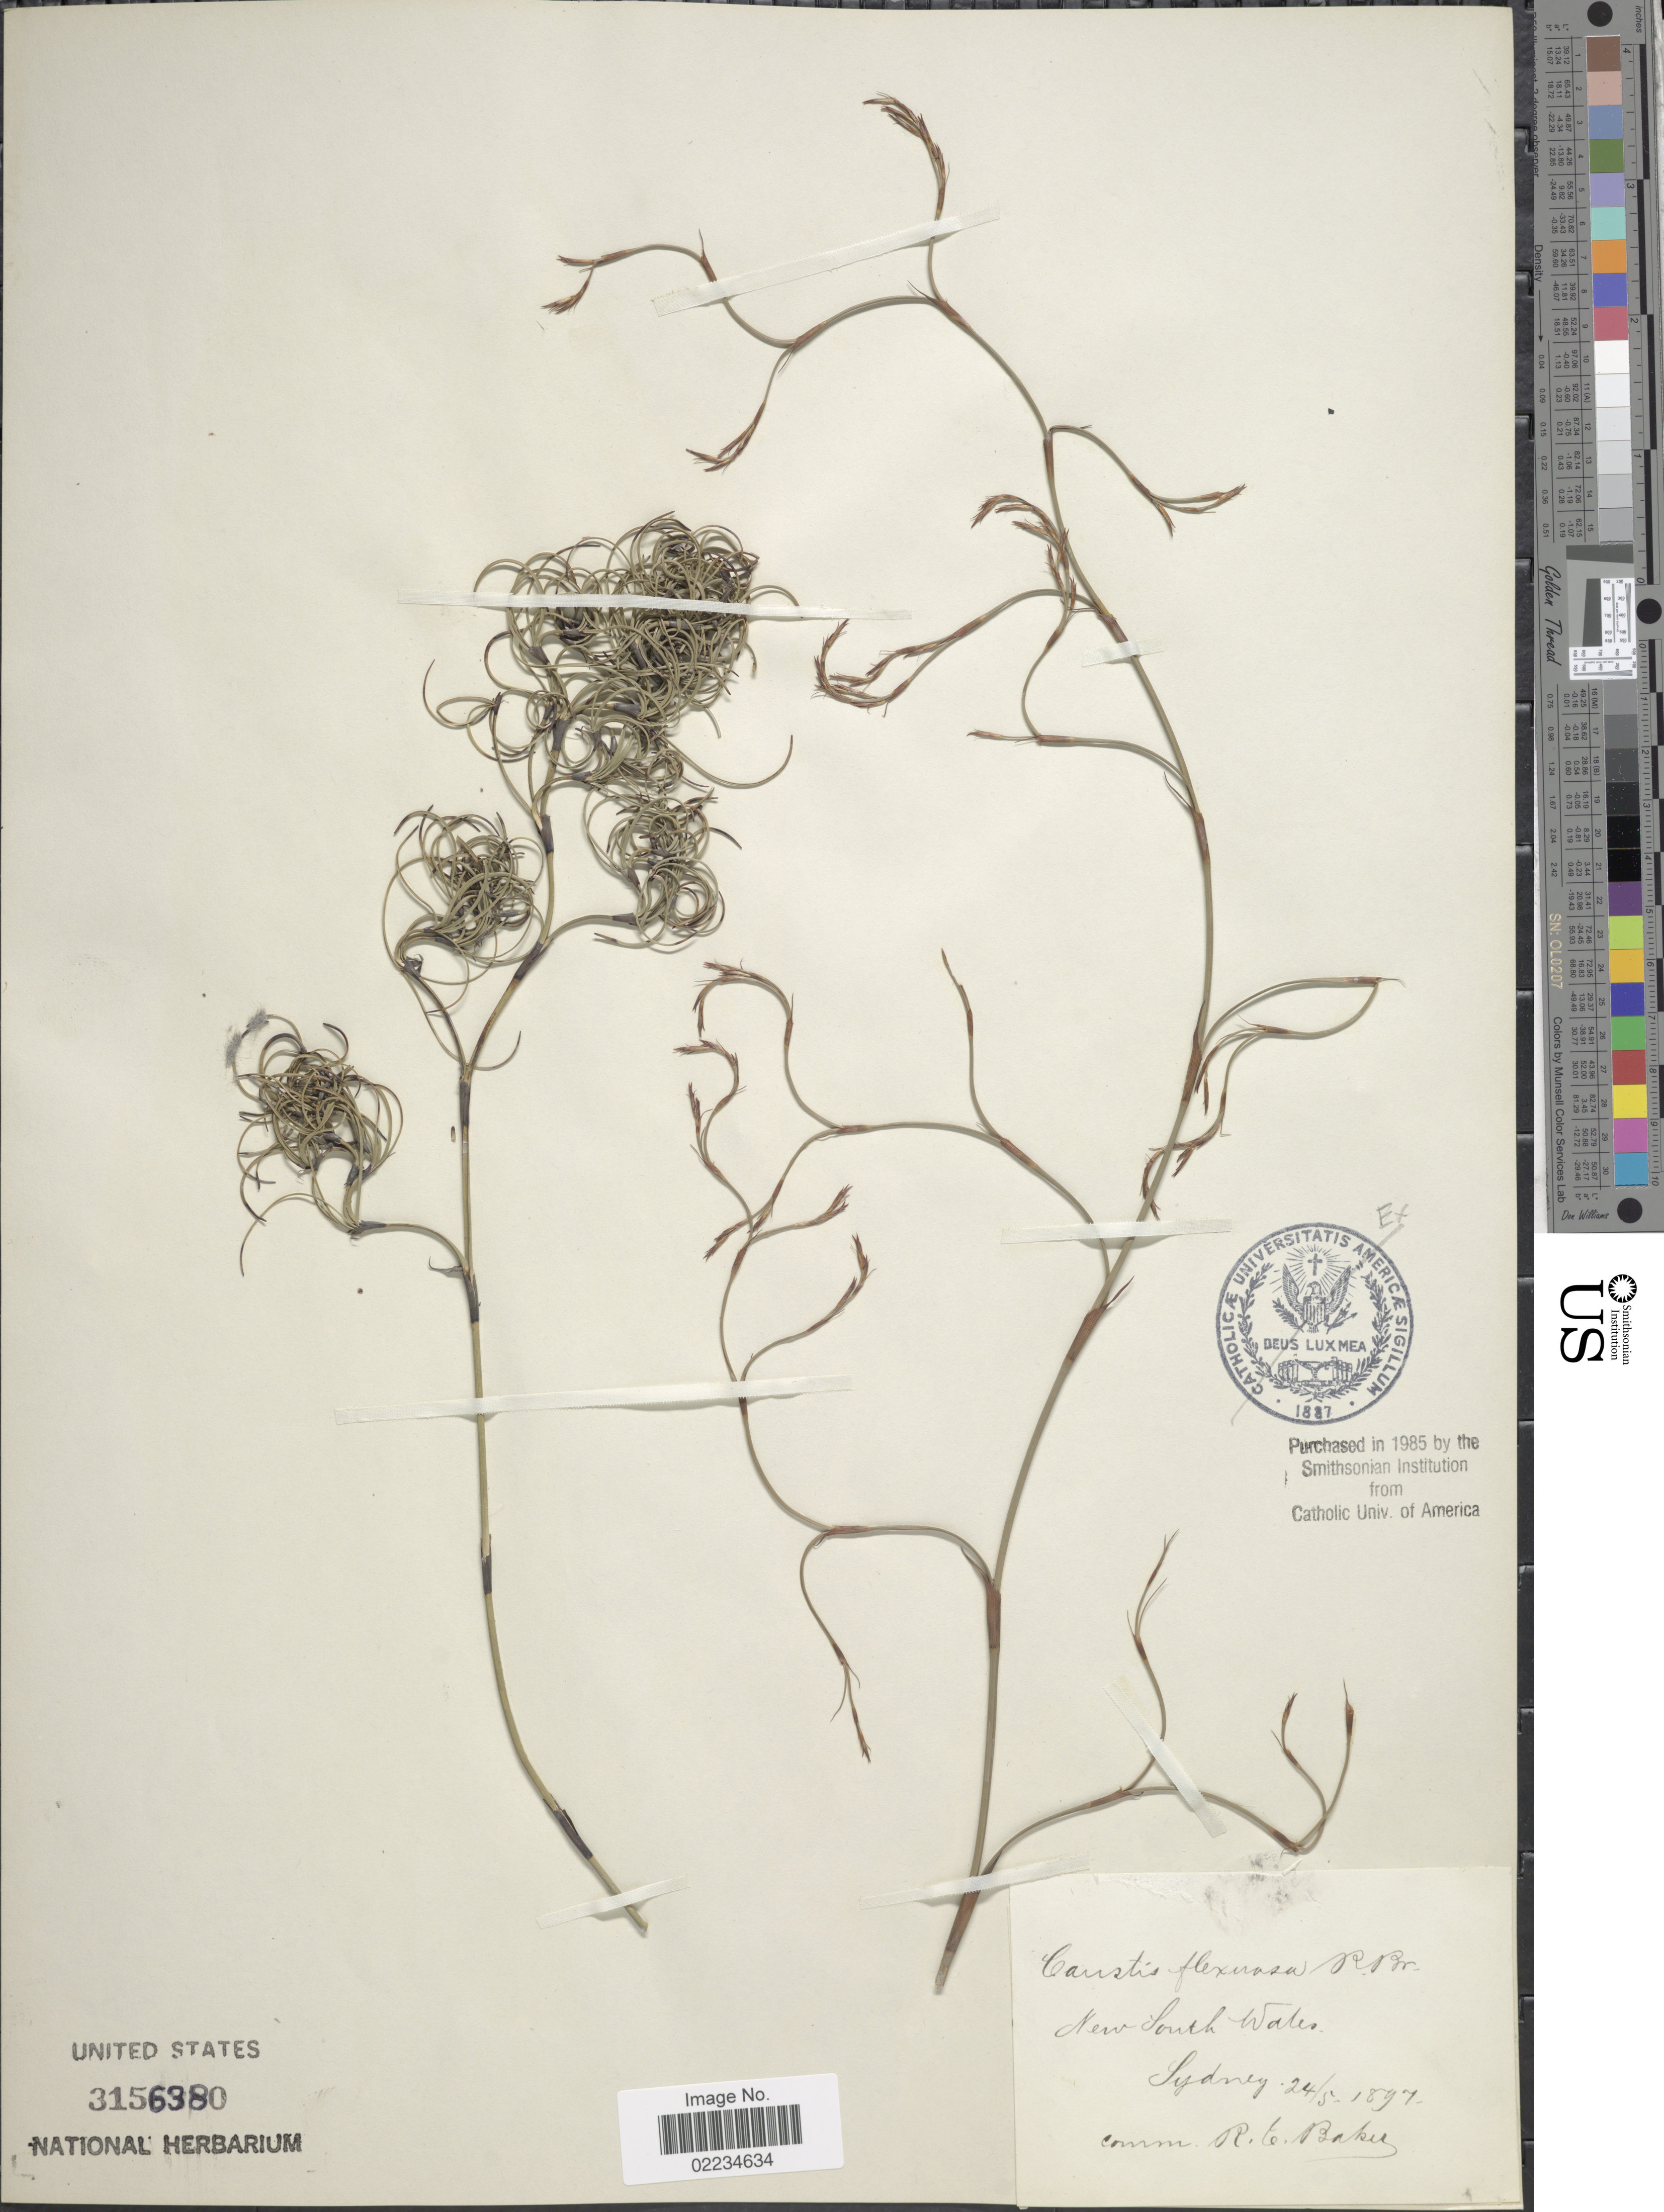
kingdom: Plantae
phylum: Tracheophyta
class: Liliopsida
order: Poales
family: Cyperaceae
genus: Caustis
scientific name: Caustis flexuosa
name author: R. Br.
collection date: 1897-05-24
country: Australia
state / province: New South Wales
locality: Sydney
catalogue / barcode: US 3156380